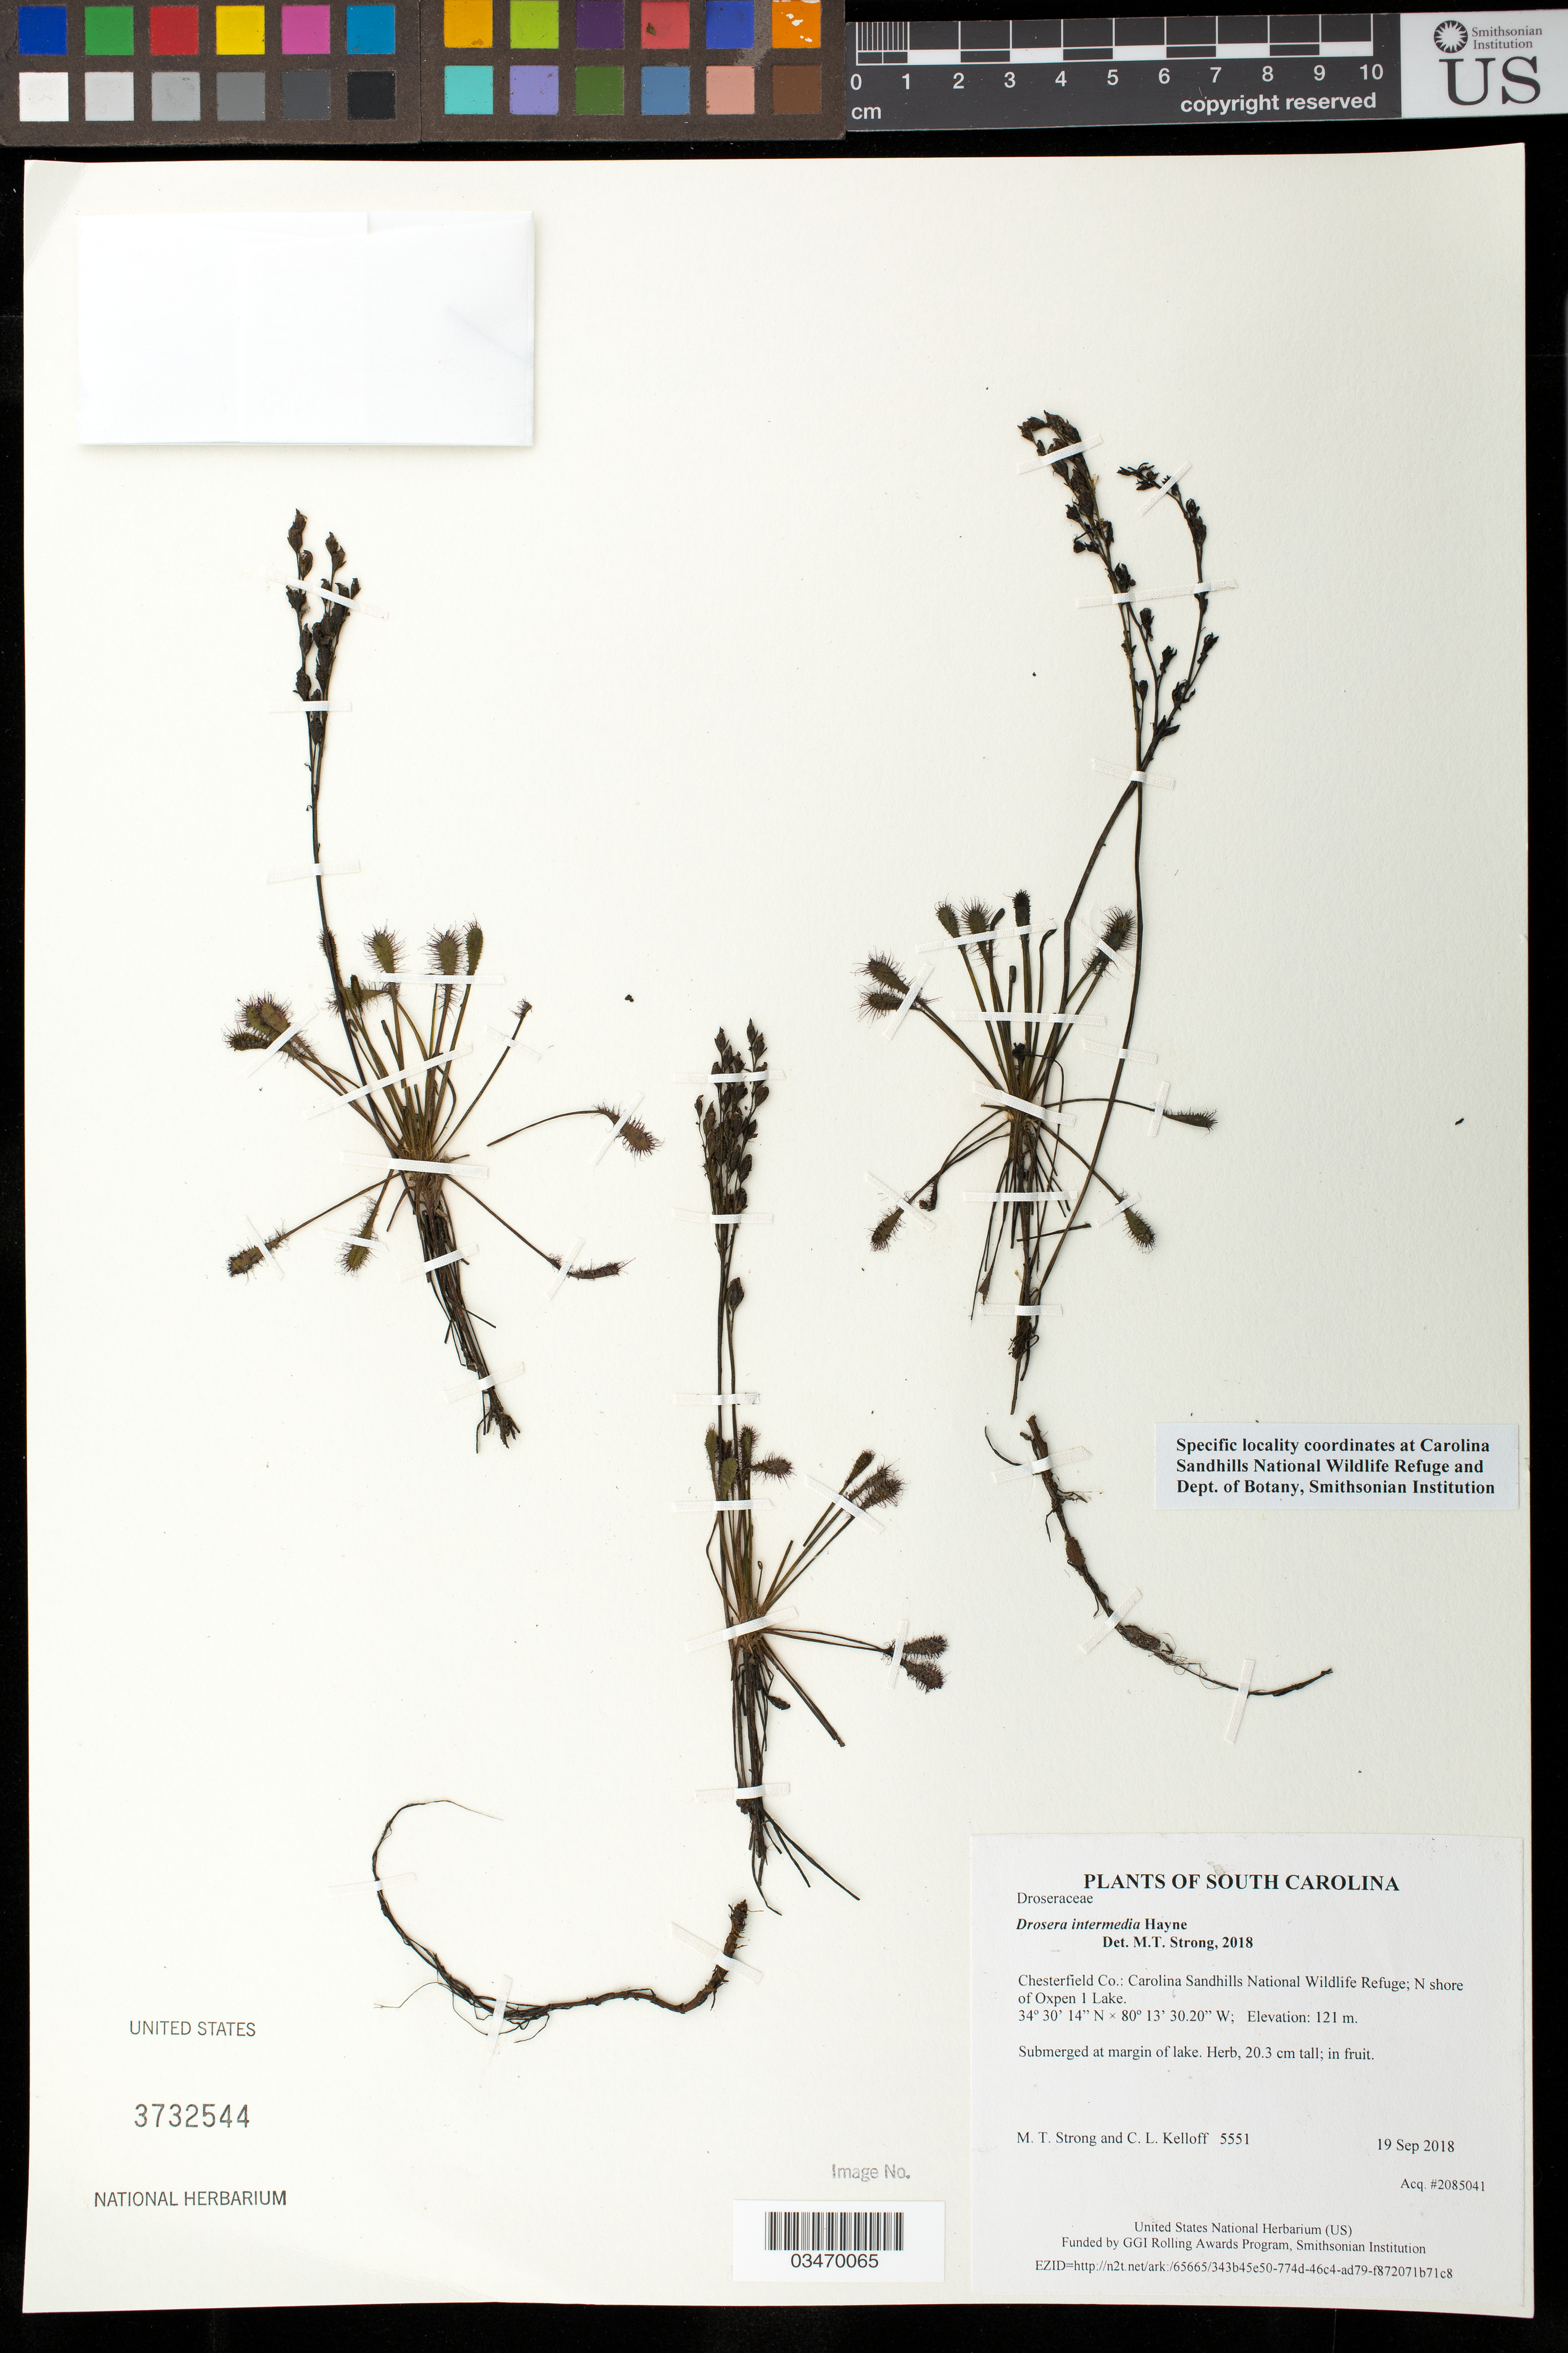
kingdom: Plantae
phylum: Tracheophyta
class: Magnoliopsida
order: Caryophyllales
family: Droseraceae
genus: Drosera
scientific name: Drosera intermedia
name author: Hayne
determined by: Strong, M. T., (US), Smithsonian Institution - National Museum of Natural History (UNITED STATES)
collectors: M. T. Strong & C. L. Kelloff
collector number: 5551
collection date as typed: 19 Sep 2018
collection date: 2018-09-19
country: United States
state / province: South Carolina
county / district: Chesterfield Co.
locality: Carolina Sandhills National Wildlife Refuge; N shore of Oxpen 1 Lake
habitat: Submerged at margin of lake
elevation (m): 121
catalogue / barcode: US 3732544